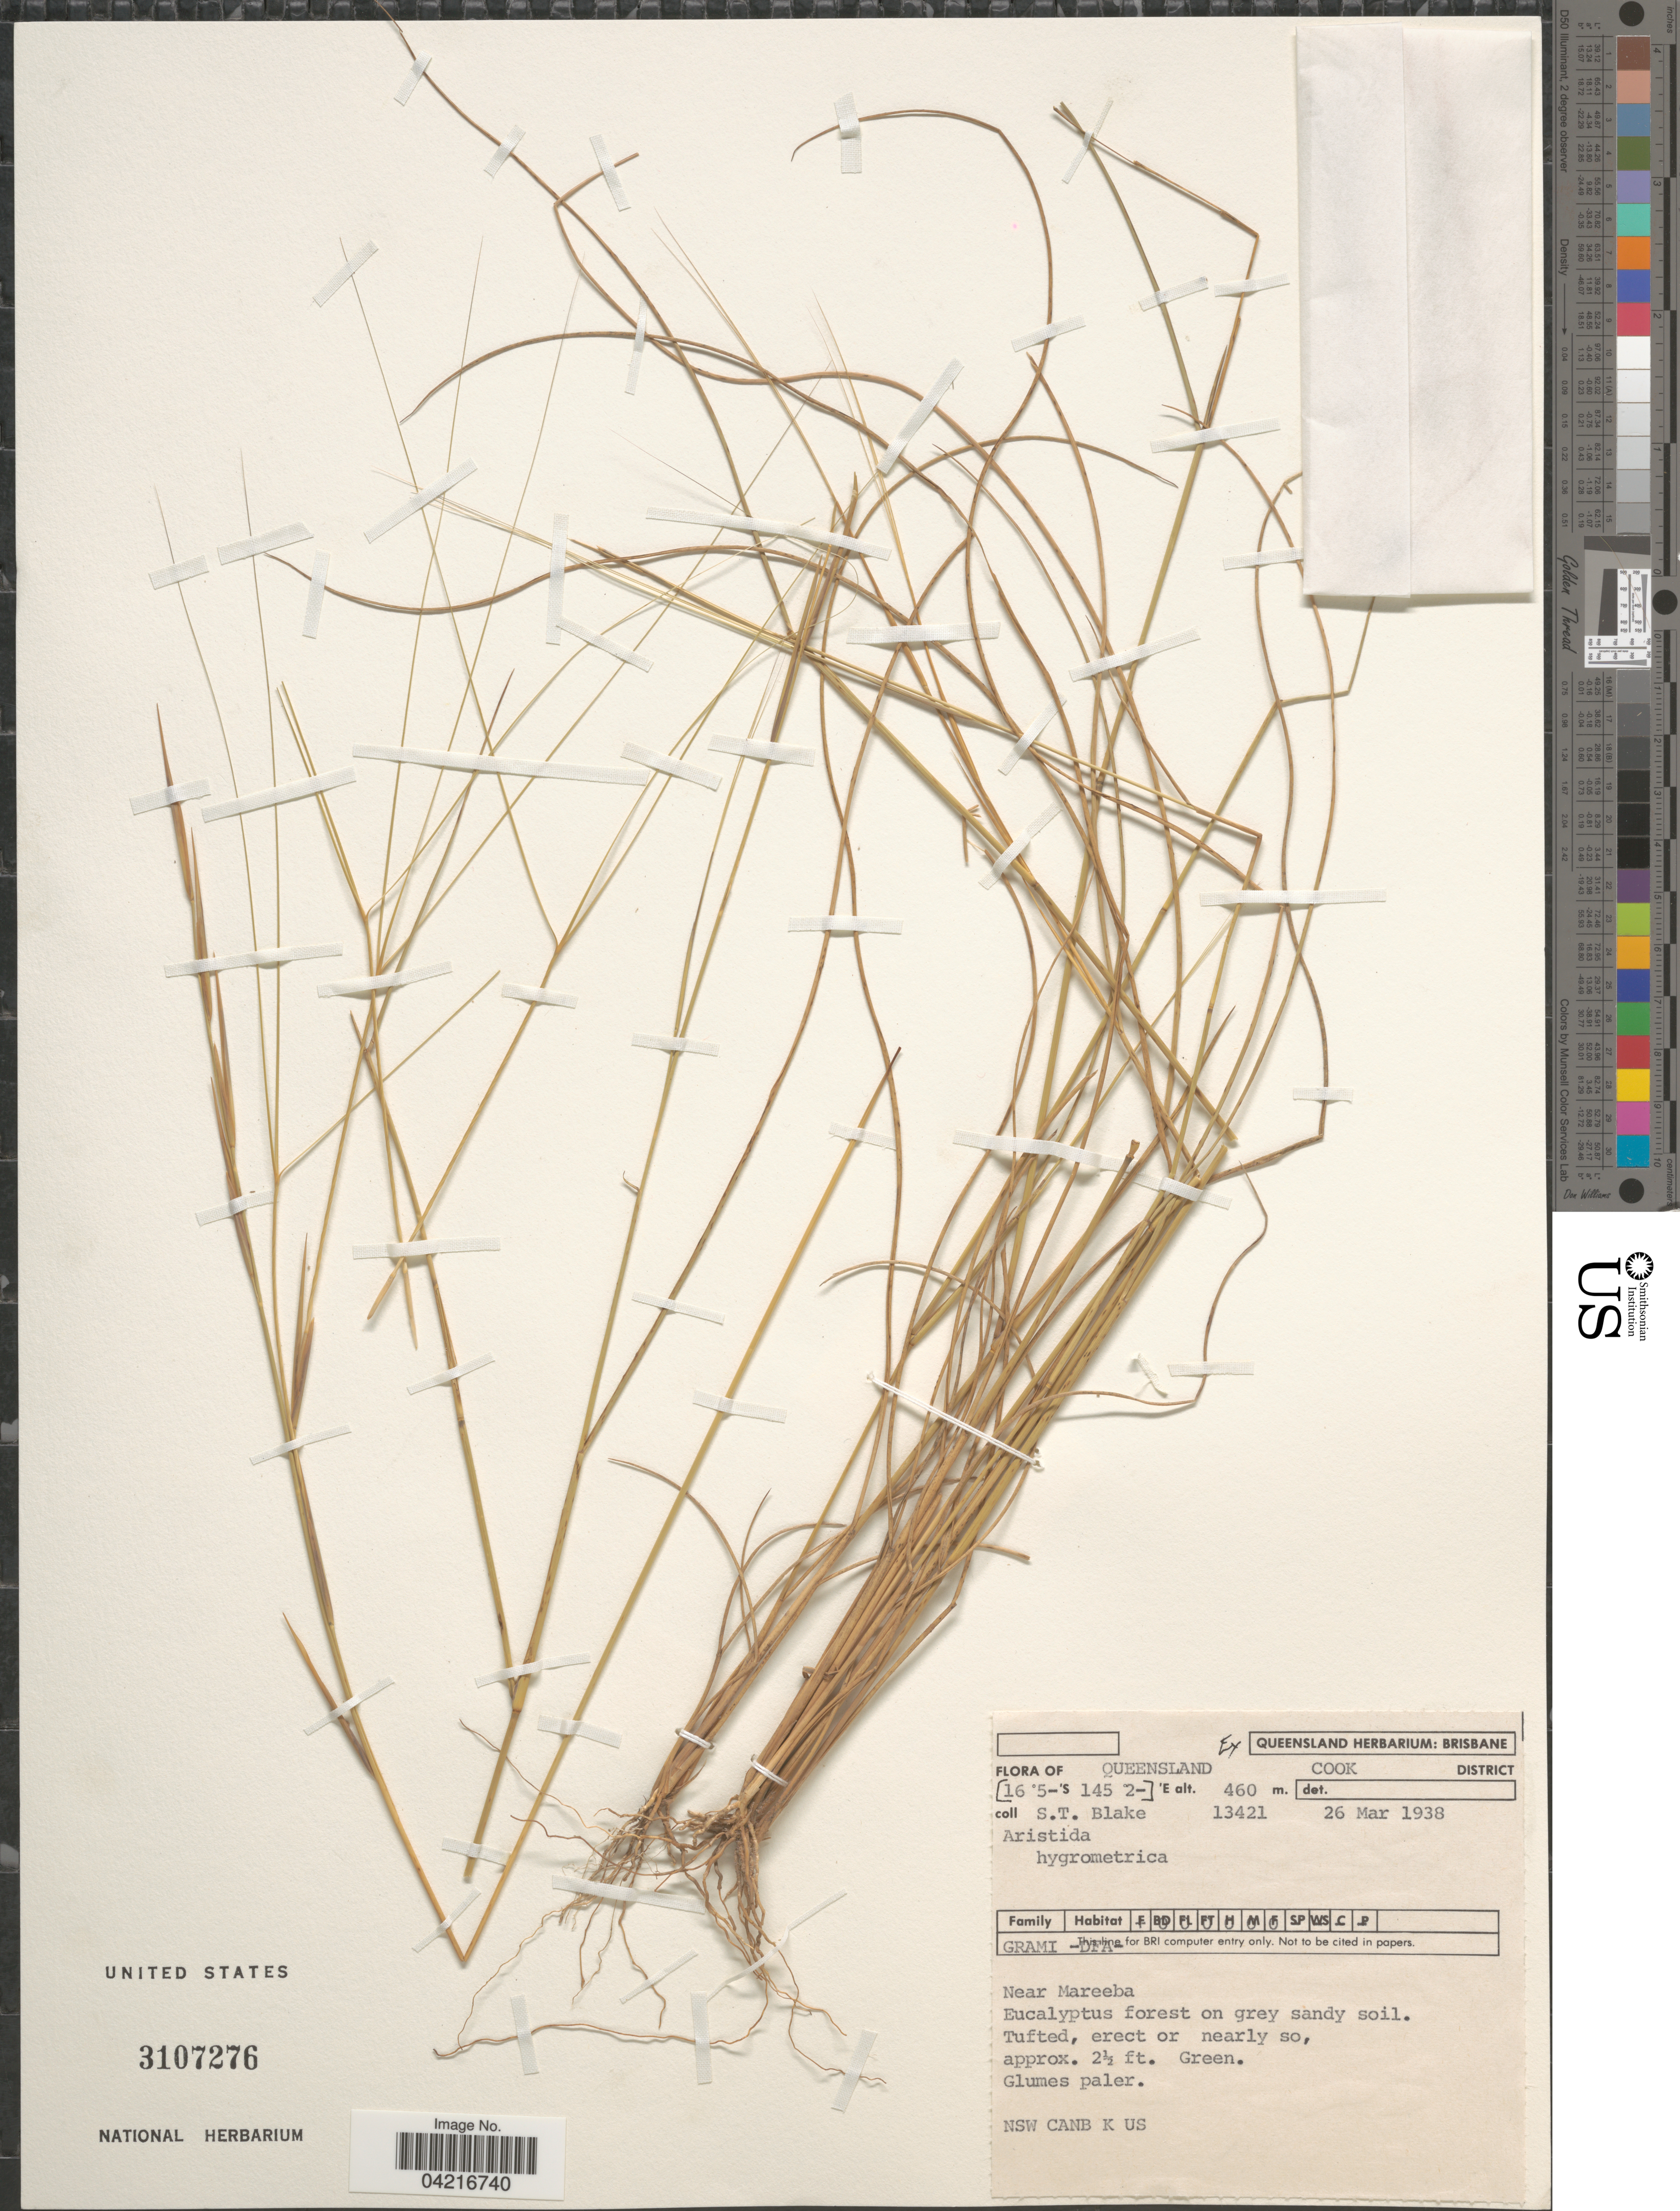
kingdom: Plantae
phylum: Tracheophyta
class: Liliopsida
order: Poales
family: Poaceae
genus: Aristida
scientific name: Aristida hygrometrica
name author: R. Br.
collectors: S. T. Blake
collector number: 13421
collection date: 1938-03-26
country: Australia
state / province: Queensland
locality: Cook District. Near Mareeba. Eucalyptus forest on grey sandy soil.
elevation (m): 460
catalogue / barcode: US 3107276